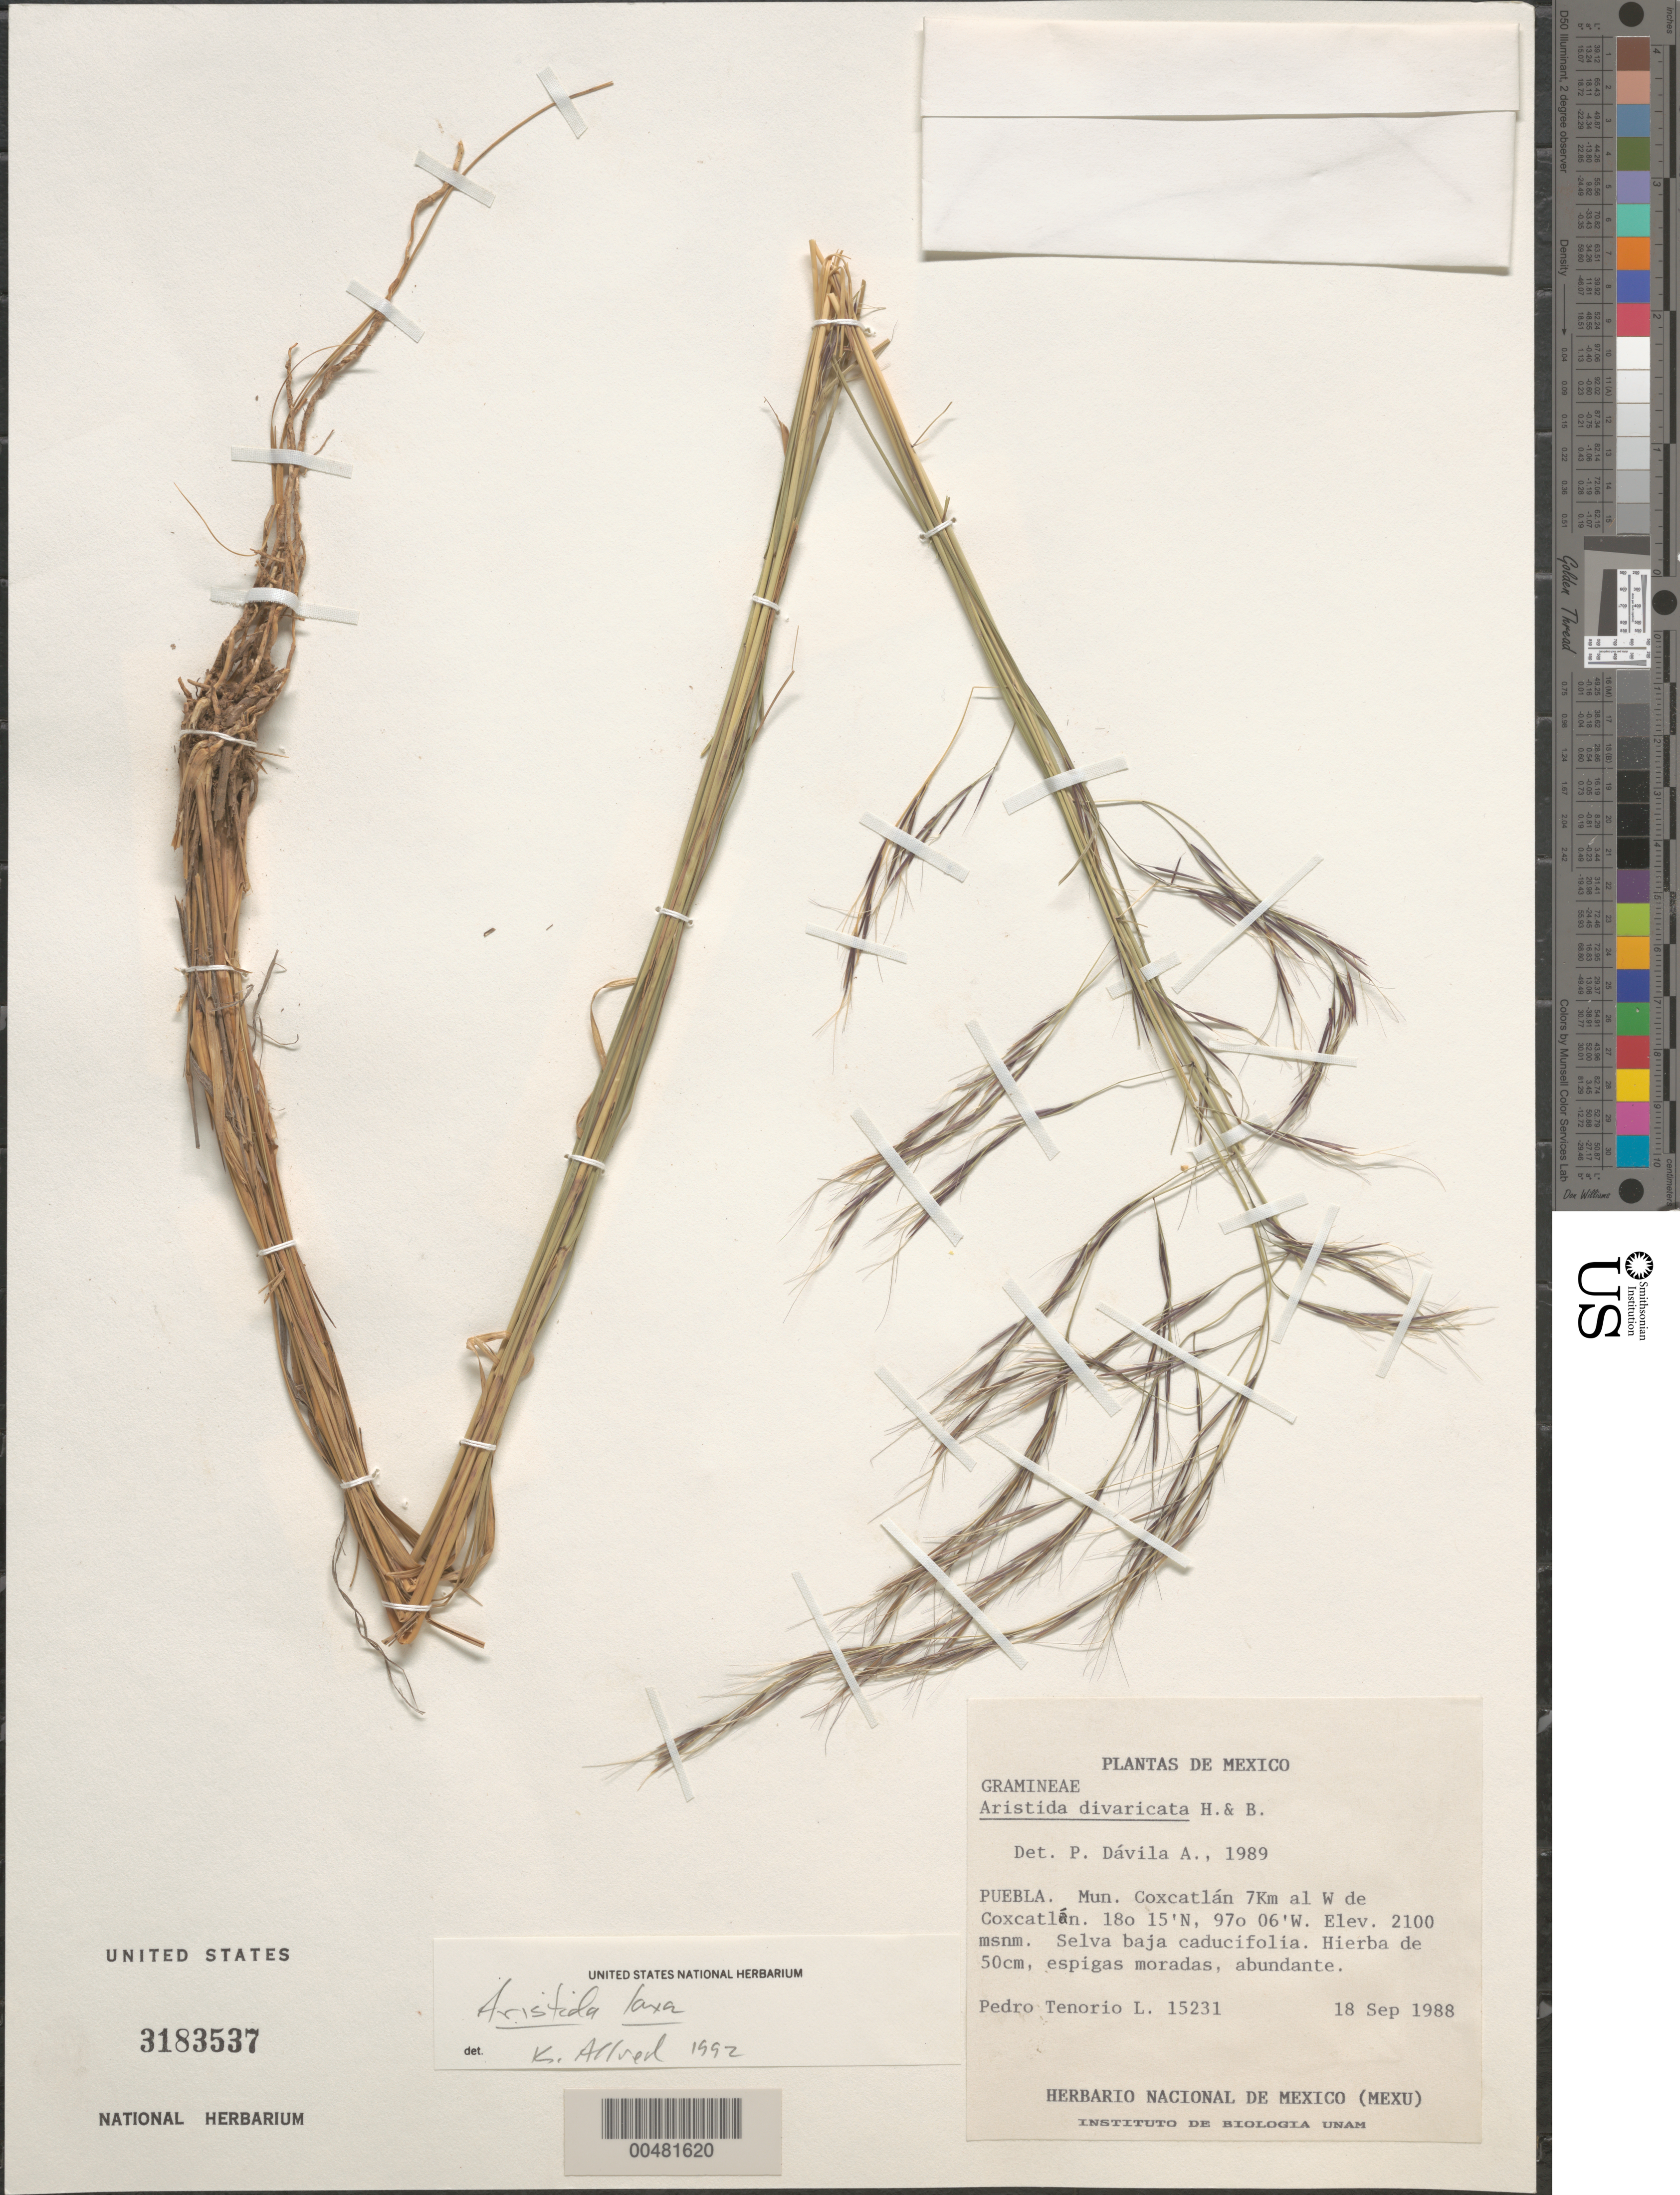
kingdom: Plantae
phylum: Tracheophyta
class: Liliopsida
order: Poales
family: Poaceae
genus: Aristida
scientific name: Aristida laxa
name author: Cav.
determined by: Allred, K.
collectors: P. Tenorio L.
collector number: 15231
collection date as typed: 18 Sep 1988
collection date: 1988-09-18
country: Mexico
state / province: Puebla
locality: Mun. Coxcatlán, 7 km al W de Coxcatlán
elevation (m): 2100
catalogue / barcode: US 3183537